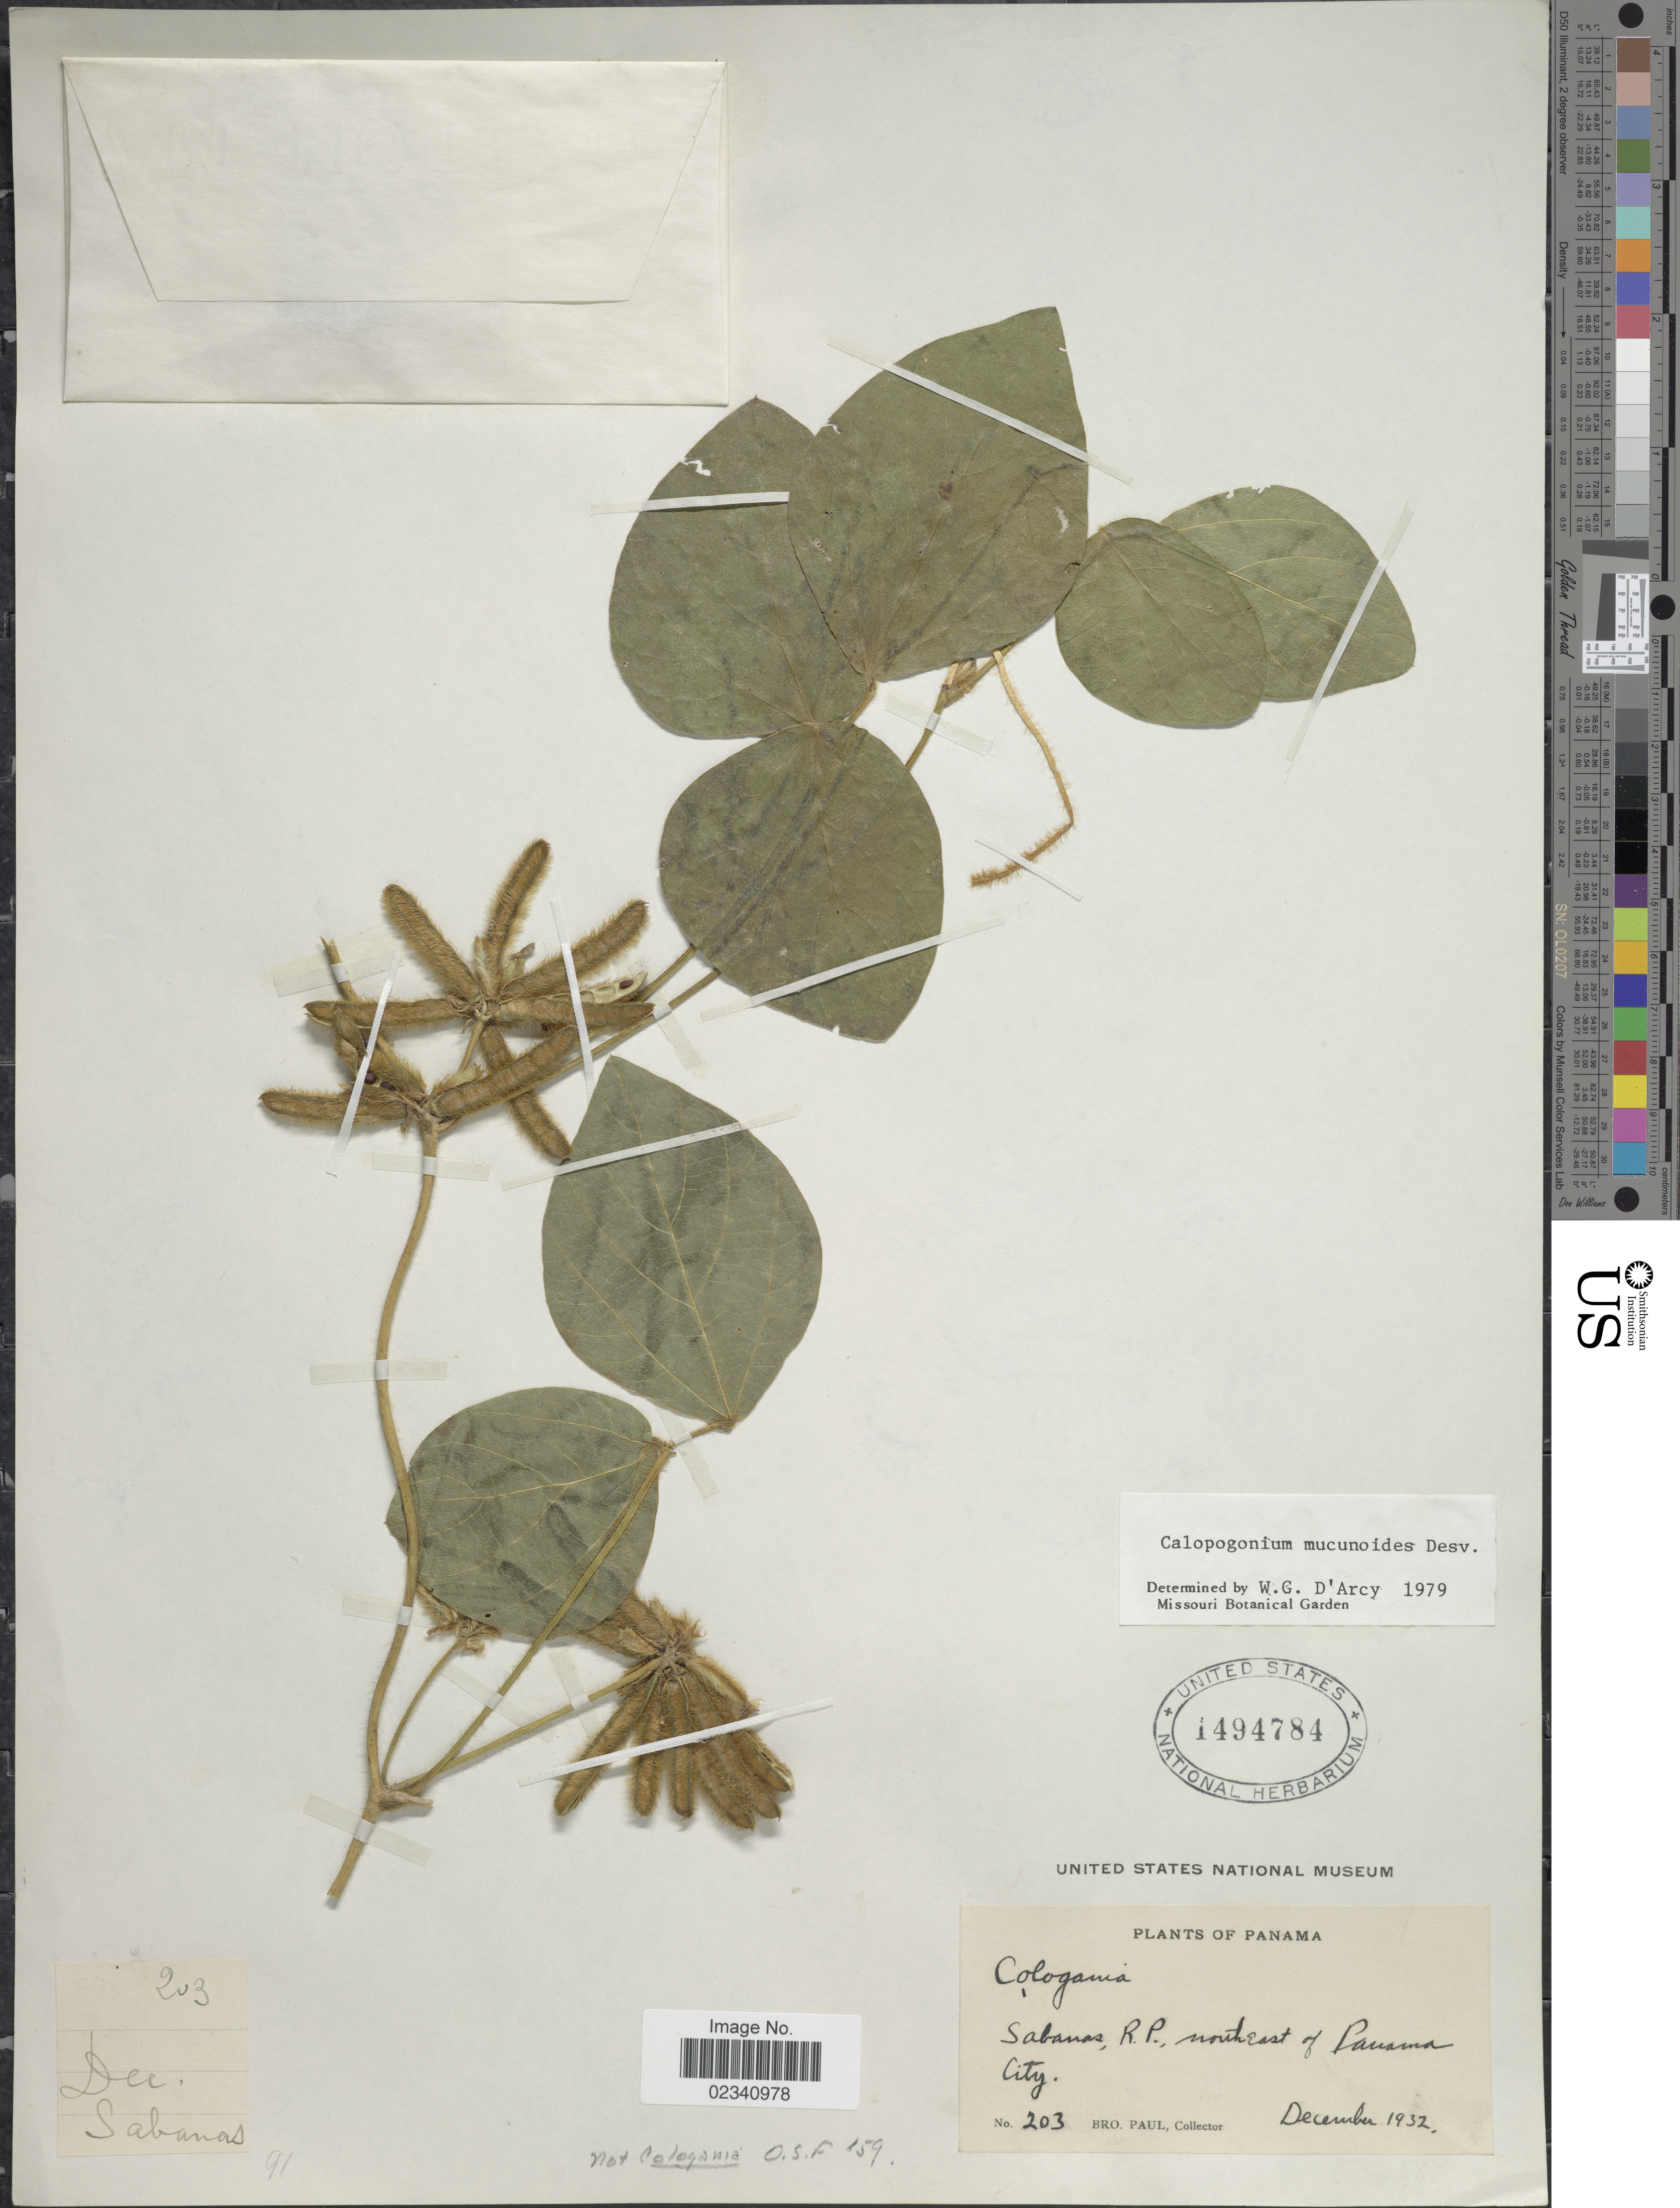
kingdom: Plantae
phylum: Tracheophyta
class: Magnoliopsida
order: Fabales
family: Fabaceae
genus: Calopogonium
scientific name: Calopogonium mucunoides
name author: Desv.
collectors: B. Paul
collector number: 203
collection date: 1932-12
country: Panama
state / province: Panamá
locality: Sabanas, R.P. , Northeast of Panama City.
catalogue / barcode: US 1494784